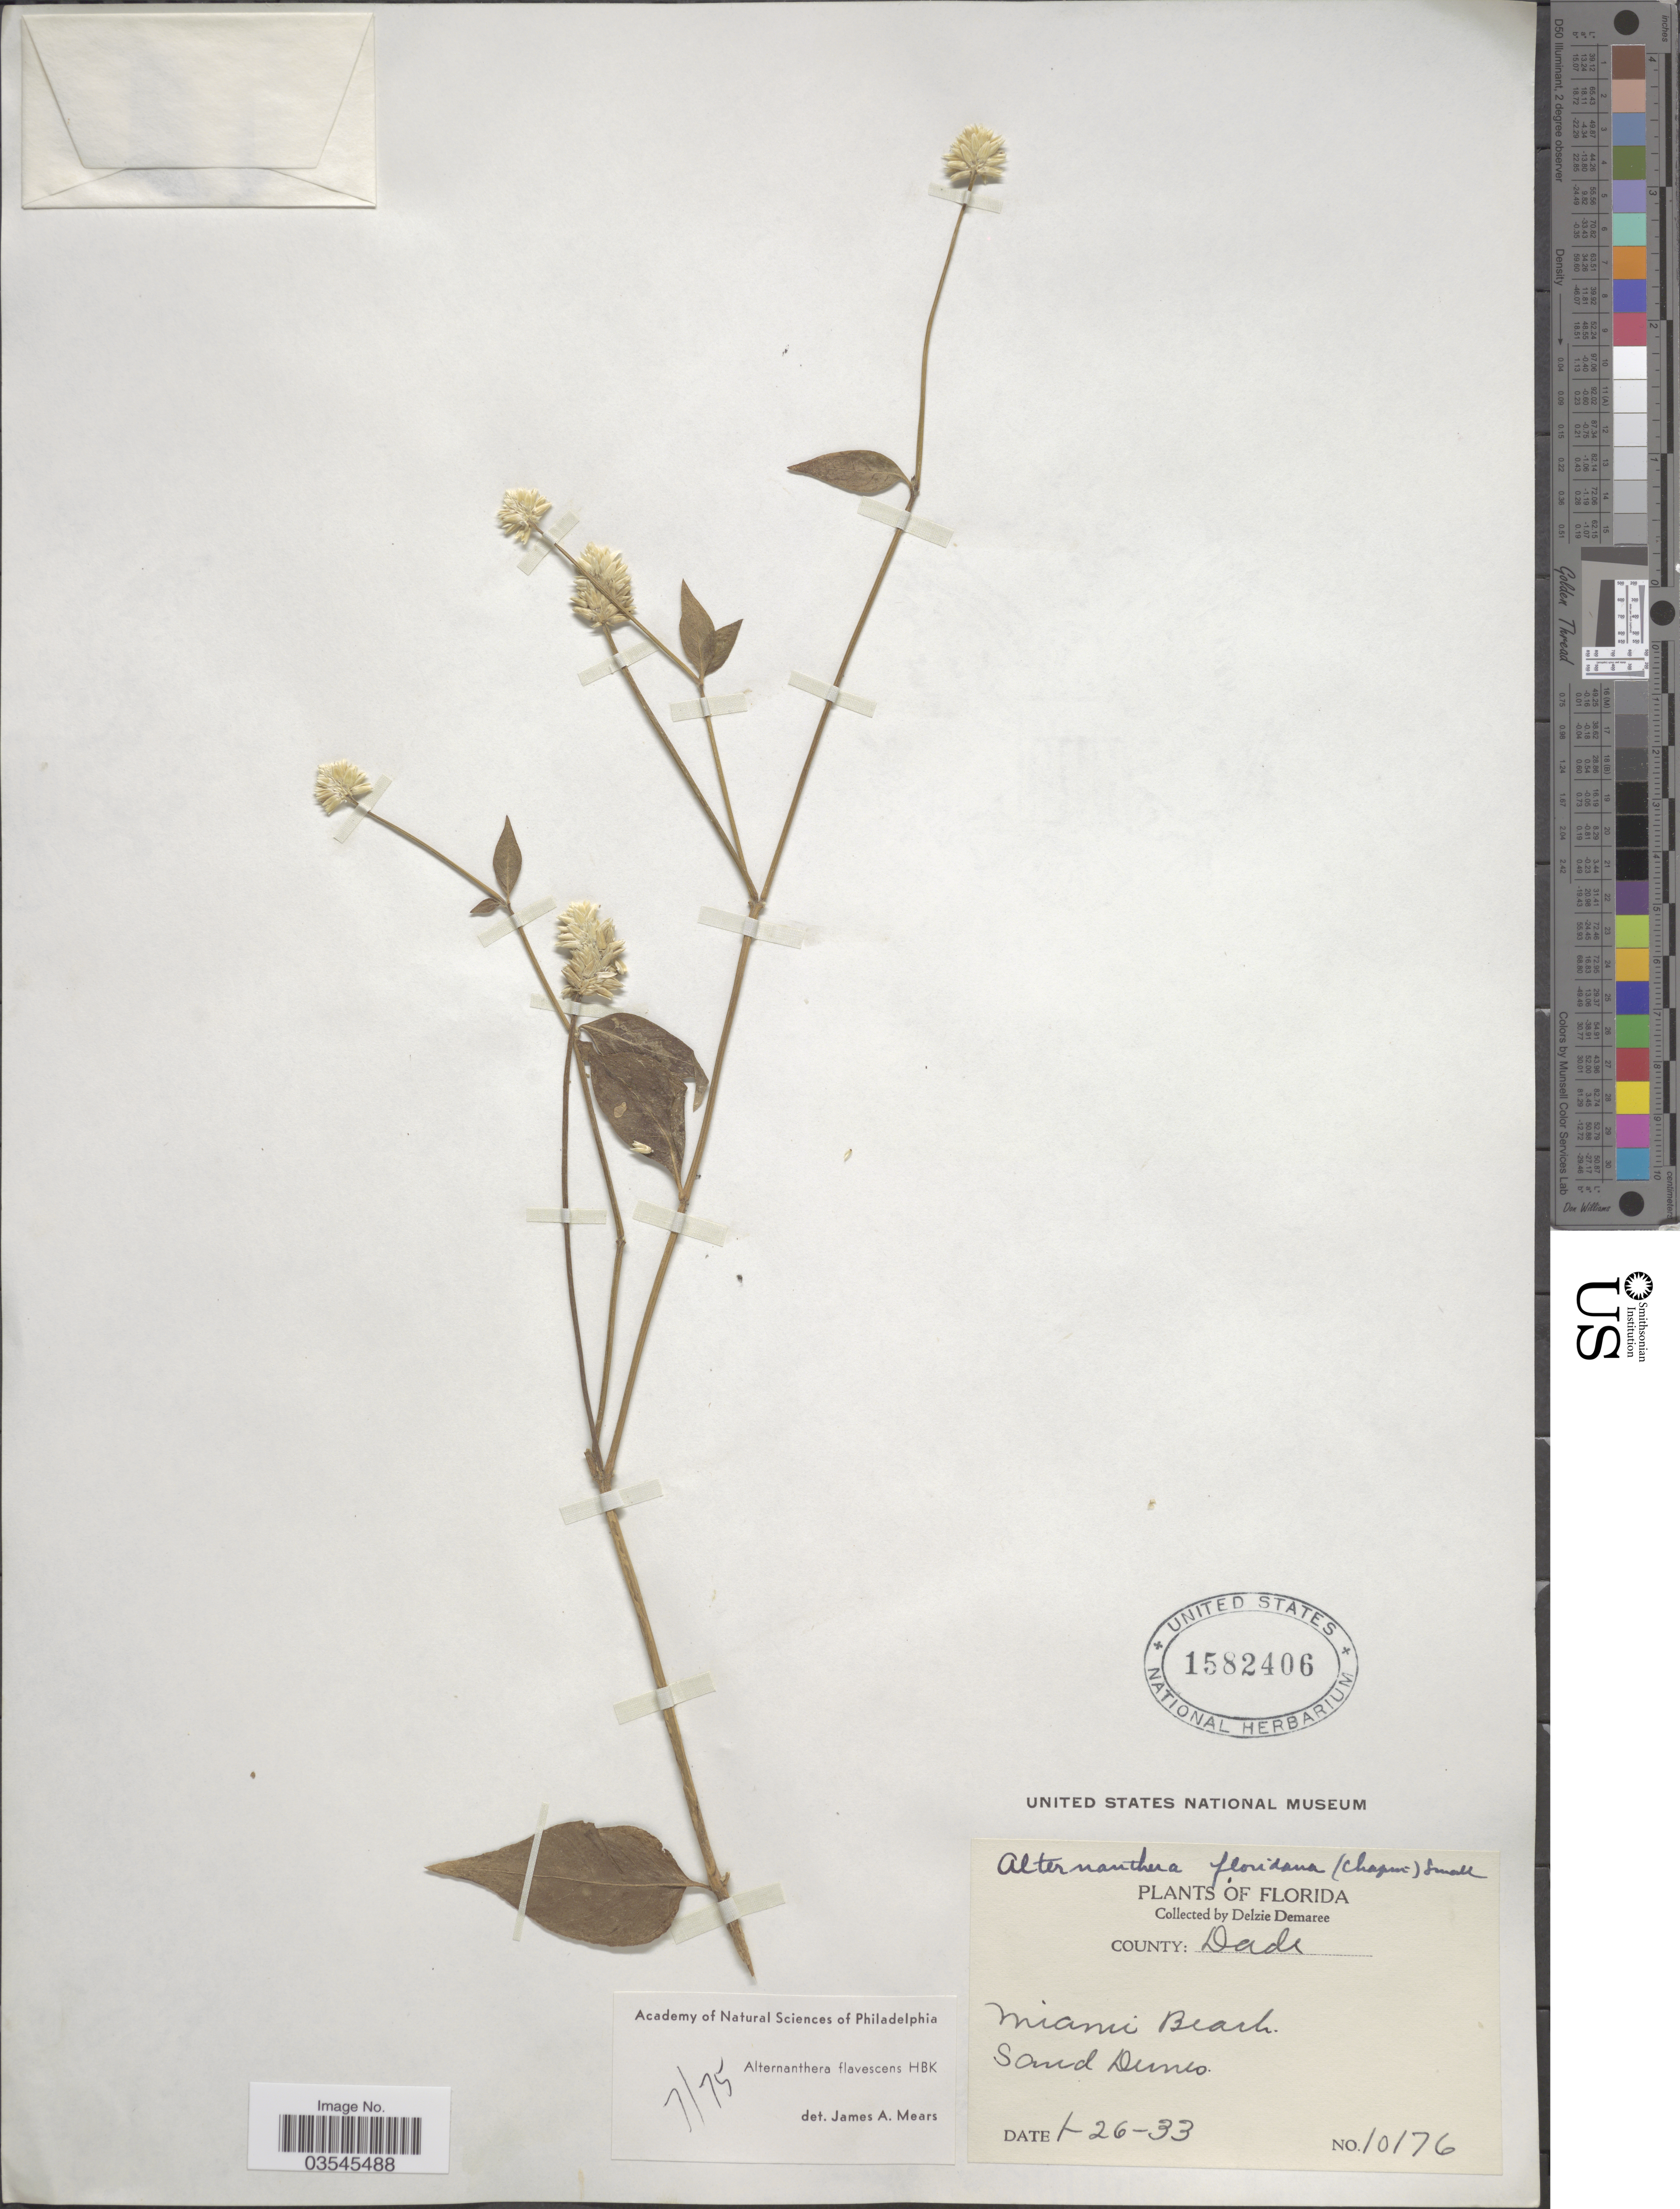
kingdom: Plantae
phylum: Tracheophyta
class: Magnoliopsida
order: Caryophyllales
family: Amaranthaceae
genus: Alternanthera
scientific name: Alternanthera flavescens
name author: Kunth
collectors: D. Demaree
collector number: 10176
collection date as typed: Transcribed d/m/y: 26/1/33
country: United States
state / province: Florida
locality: County: Dade. Miami Beach. Sand Dunes.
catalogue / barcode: US 1582406